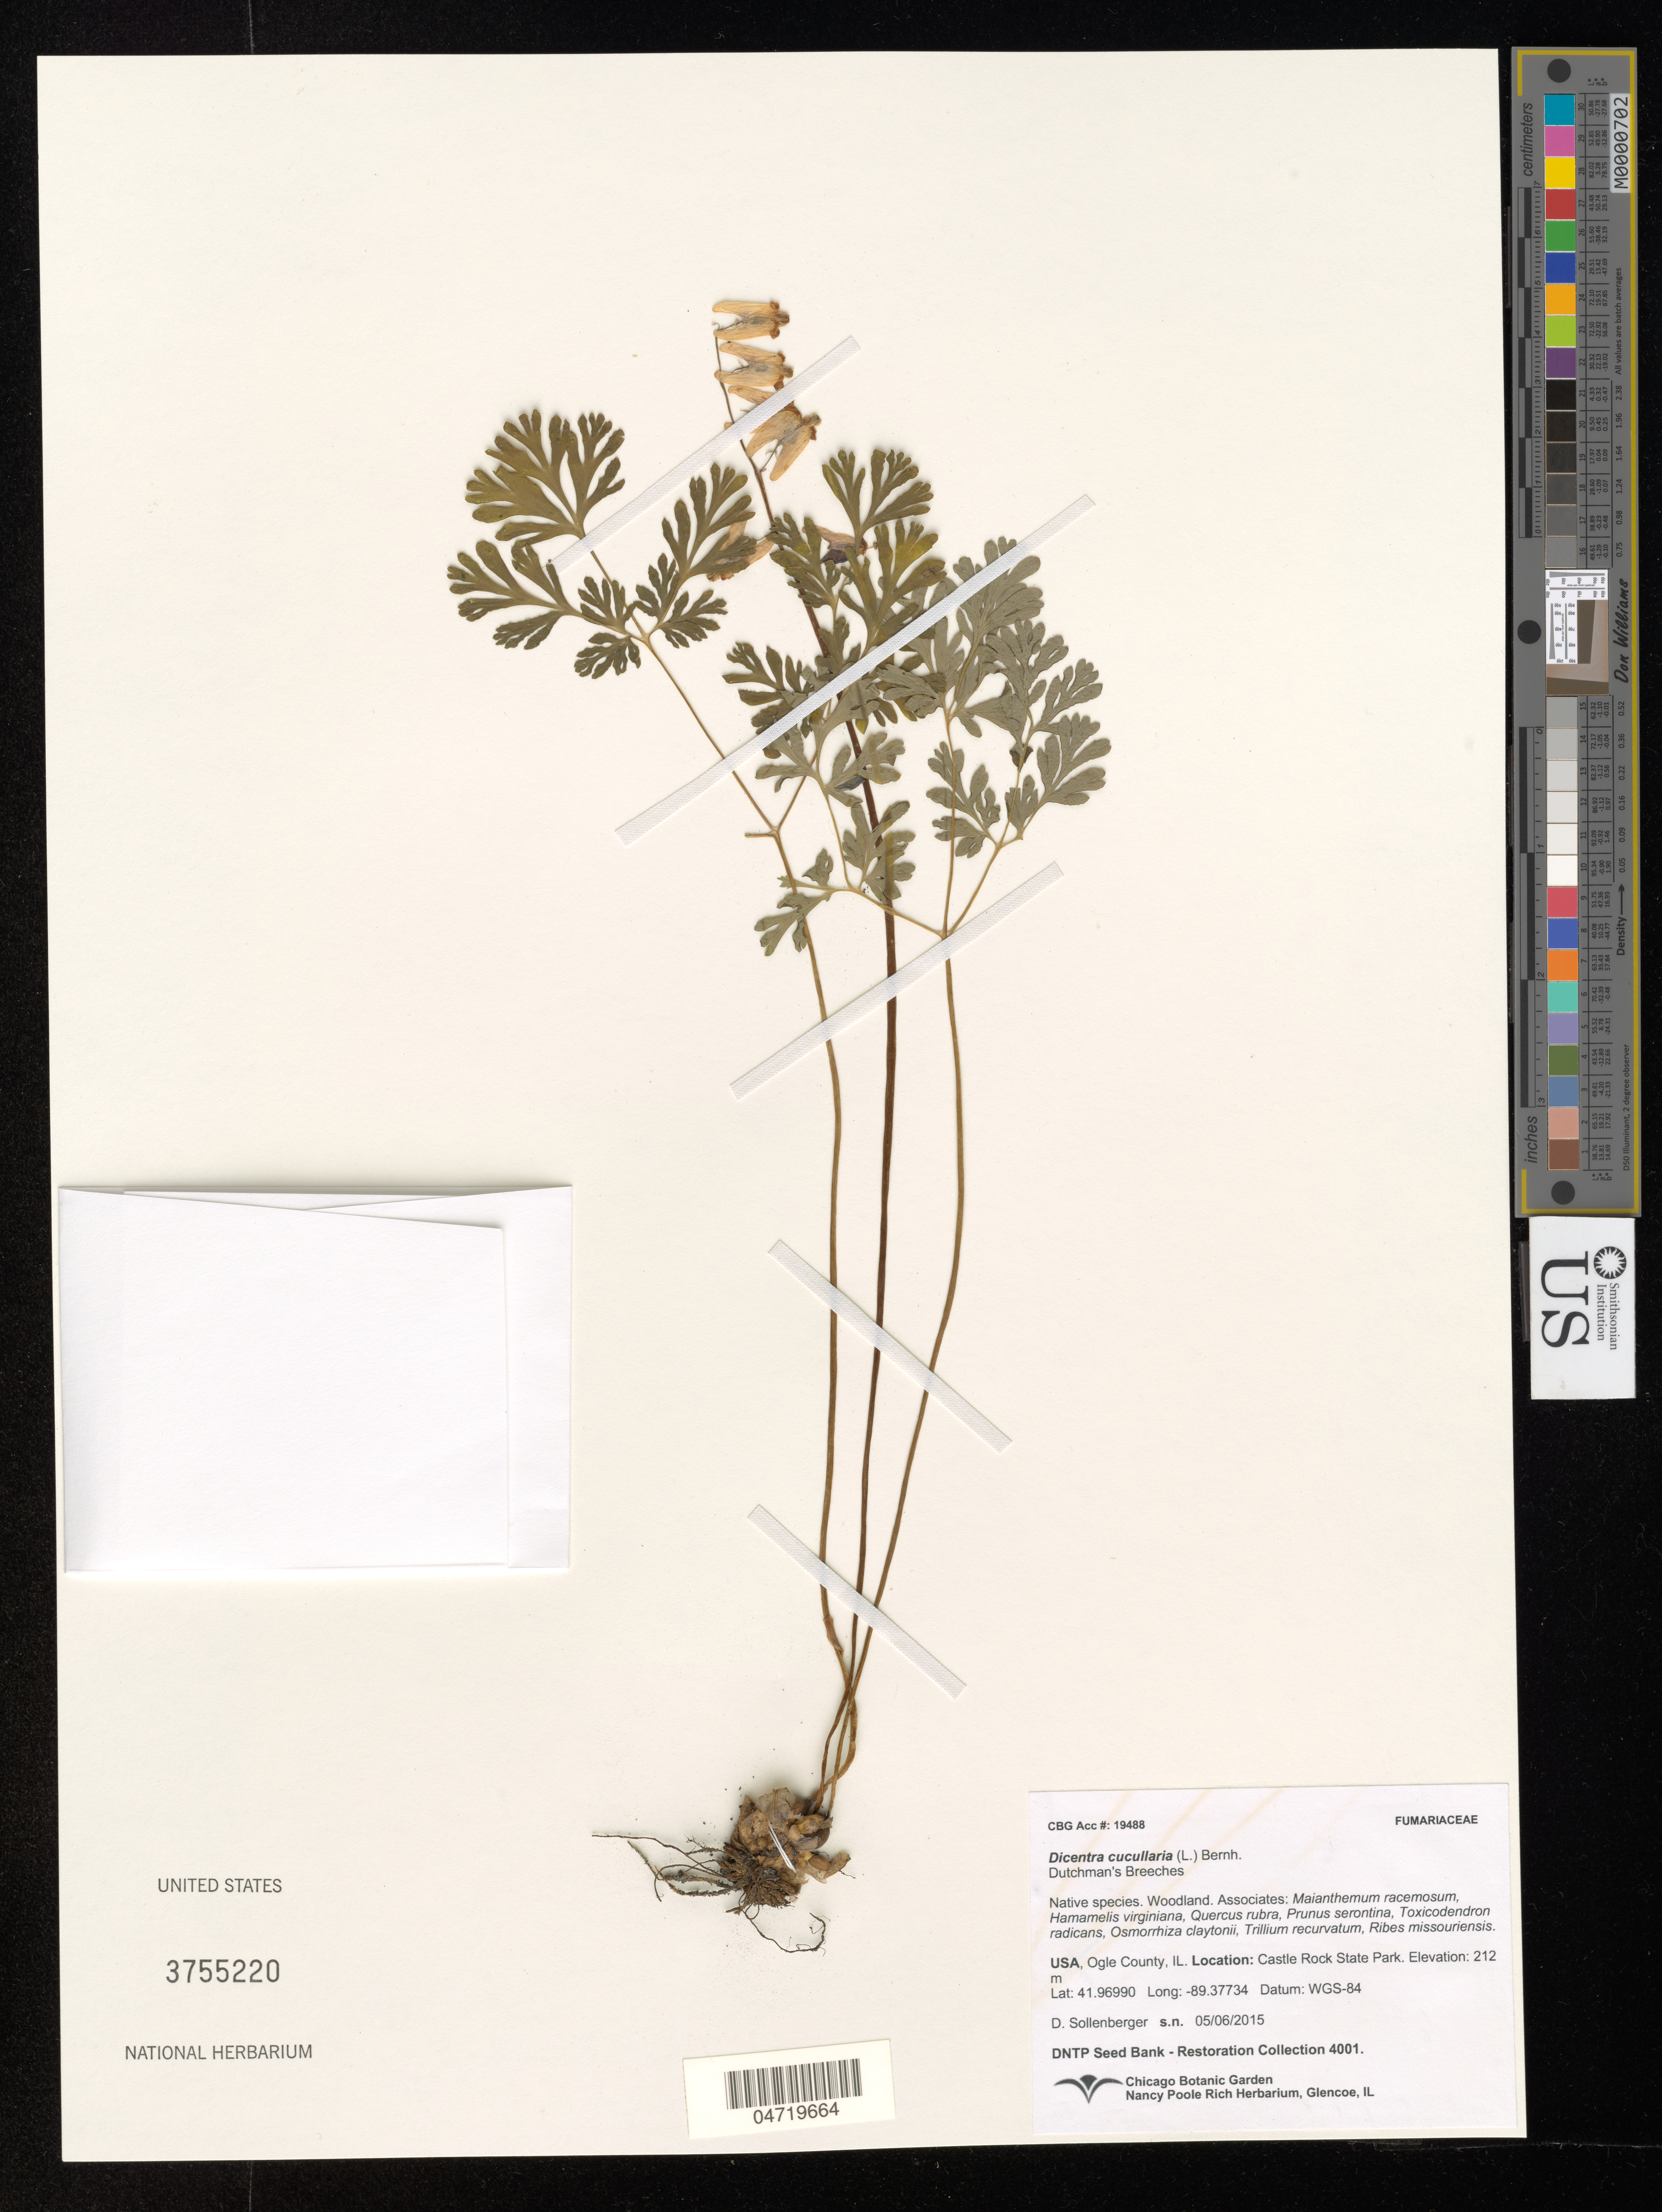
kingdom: Plantae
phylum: Tracheophyta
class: Magnoliopsida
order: Ranunculales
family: Papaveraceae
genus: Dicentra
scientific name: Dicentra cucullaria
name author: (L.) Bernh.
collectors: D. Sollenberger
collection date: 2015-05-06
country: United States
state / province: Illinois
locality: Ogle County, IL. Castle Rock State Park.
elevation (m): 212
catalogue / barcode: US 3755220